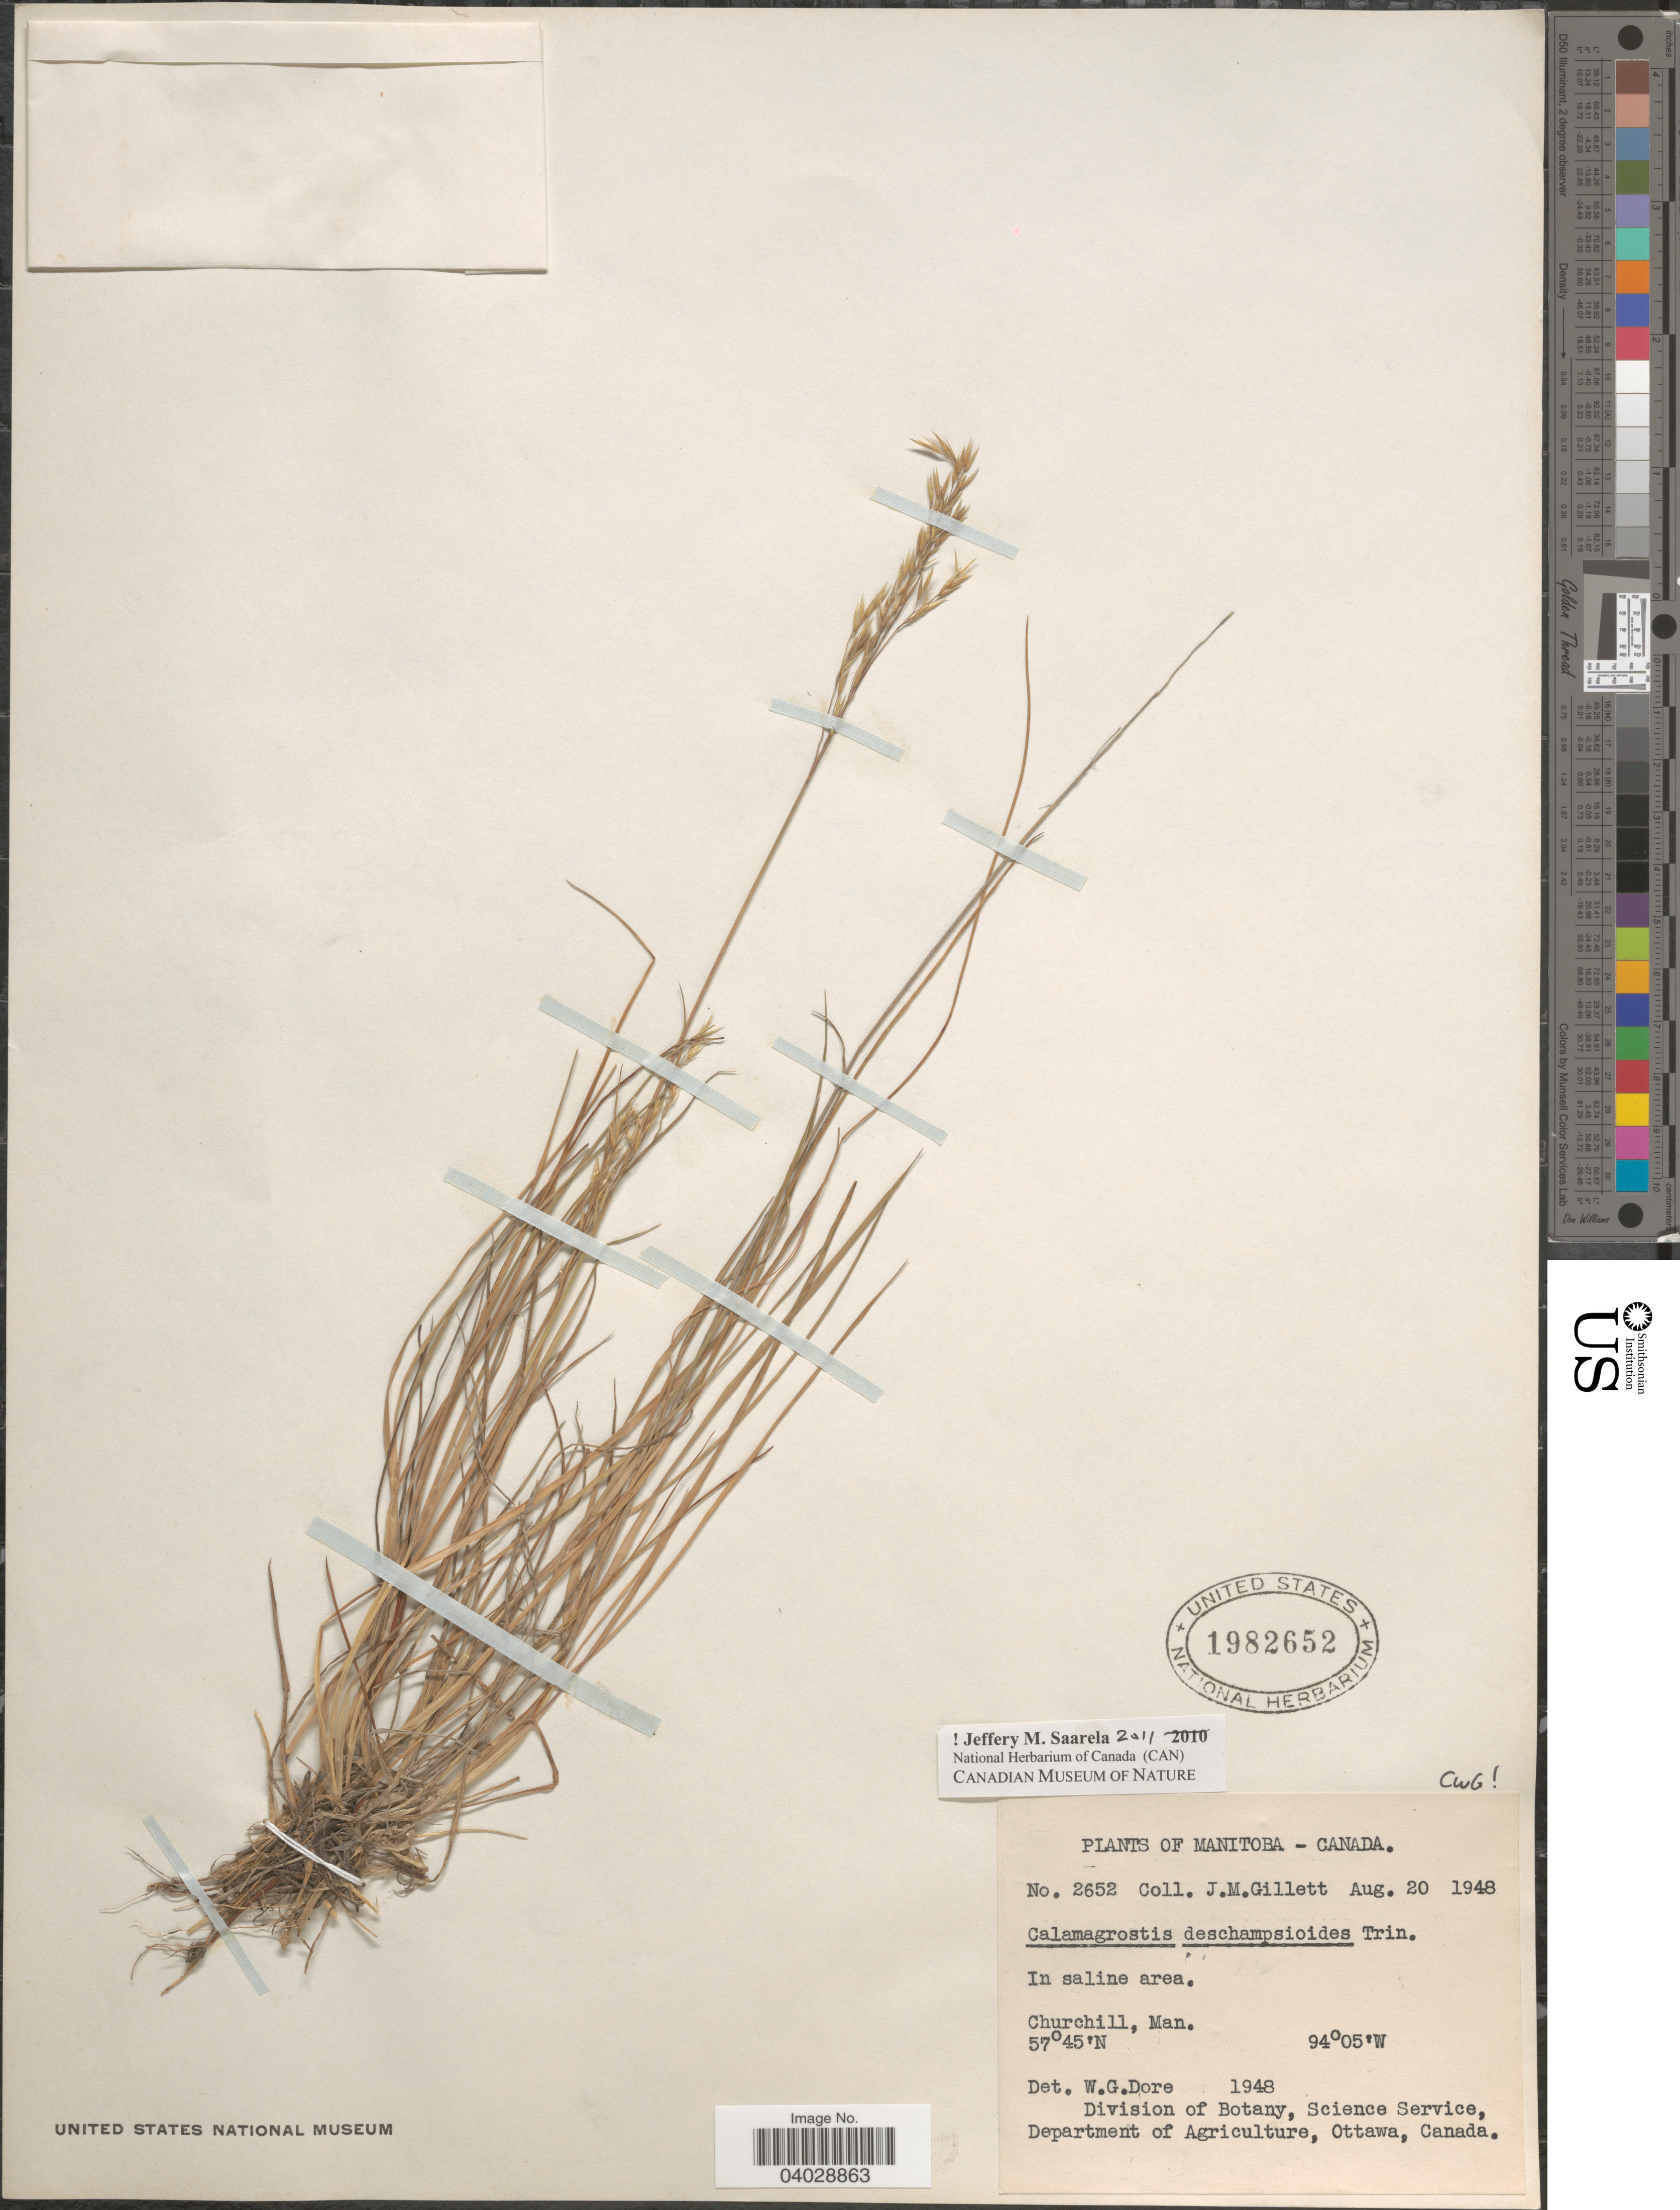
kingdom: Plantae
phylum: Tracheophyta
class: Liliopsida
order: Poales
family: Poaceae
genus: Calamagrostis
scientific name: Calamagrostis deschampsioides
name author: Trin.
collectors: J. M. Gillet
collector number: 2652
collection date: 1948-08-20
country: Canada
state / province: Manitoba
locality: In saline area. Churchill, Man.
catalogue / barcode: US 1982652